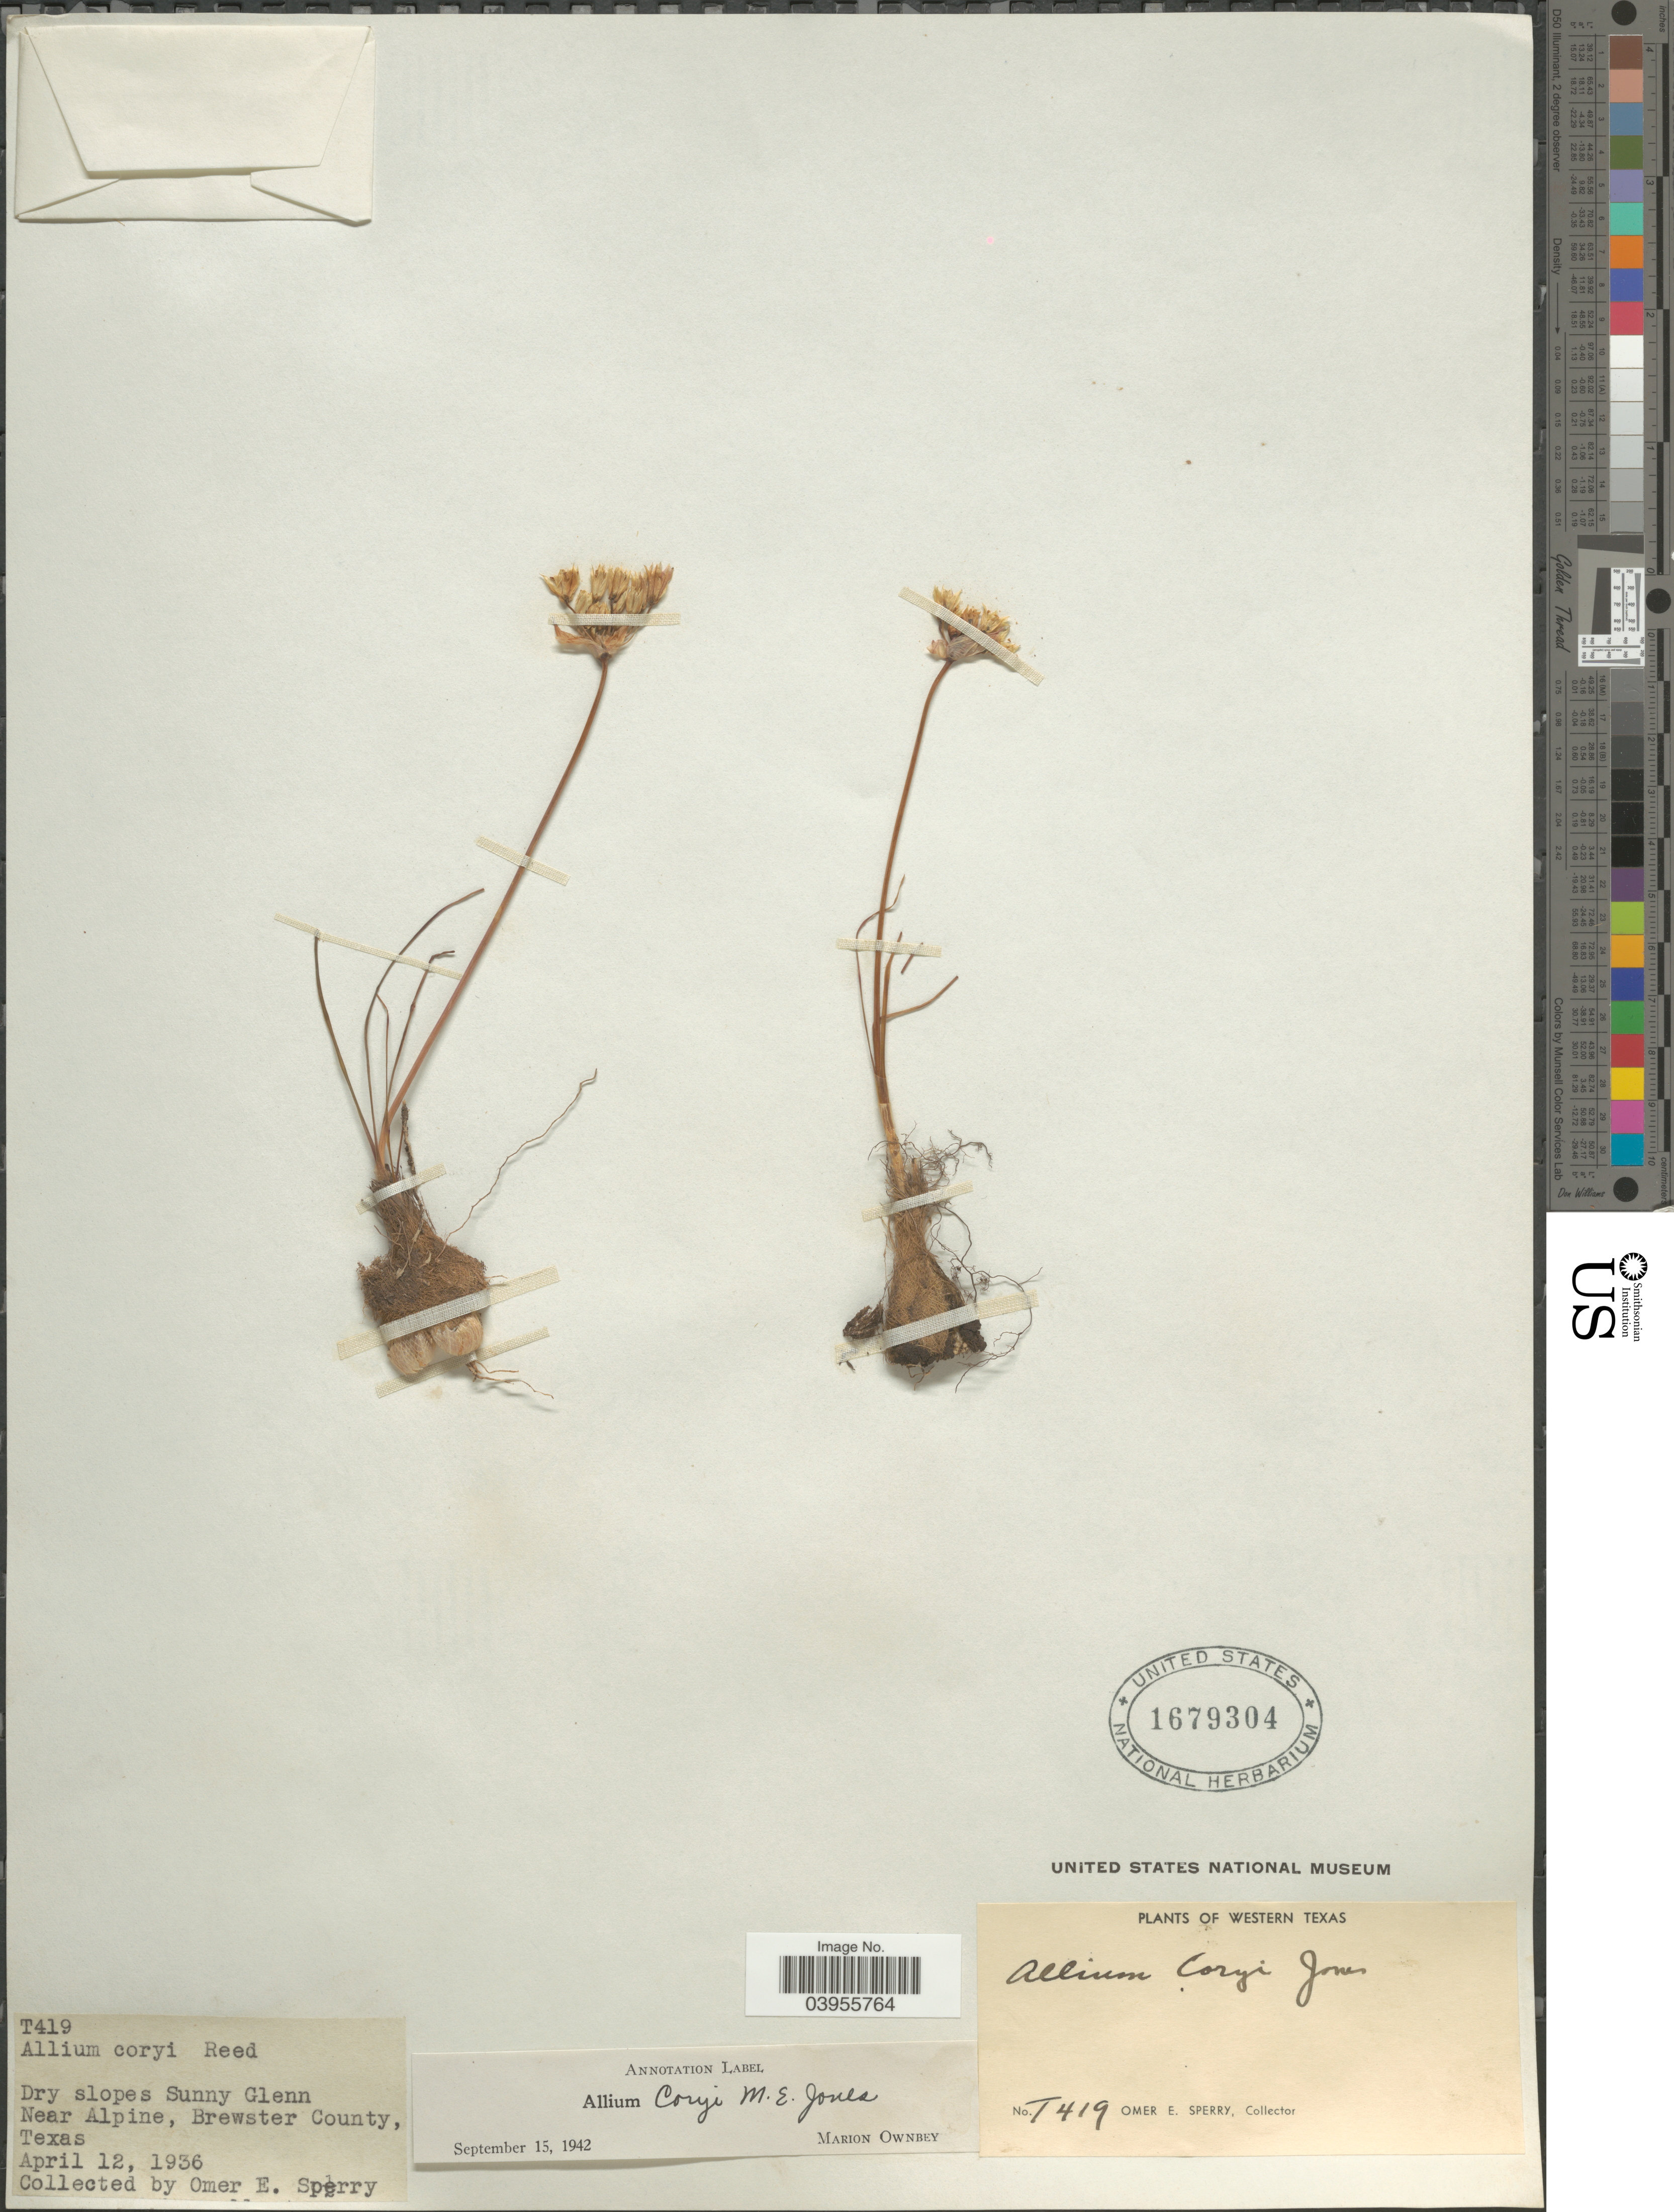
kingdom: Plantae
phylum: Tracheophyta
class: Liliopsida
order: Asparagales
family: Amaryllidaceae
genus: Allium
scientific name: Allium coryi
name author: M.E. Jones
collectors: O. E. Sperry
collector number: T419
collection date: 1936-04-12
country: United States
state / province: Texas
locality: Western Texas. Near Alpine. Brewster Co.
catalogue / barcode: US 1679304